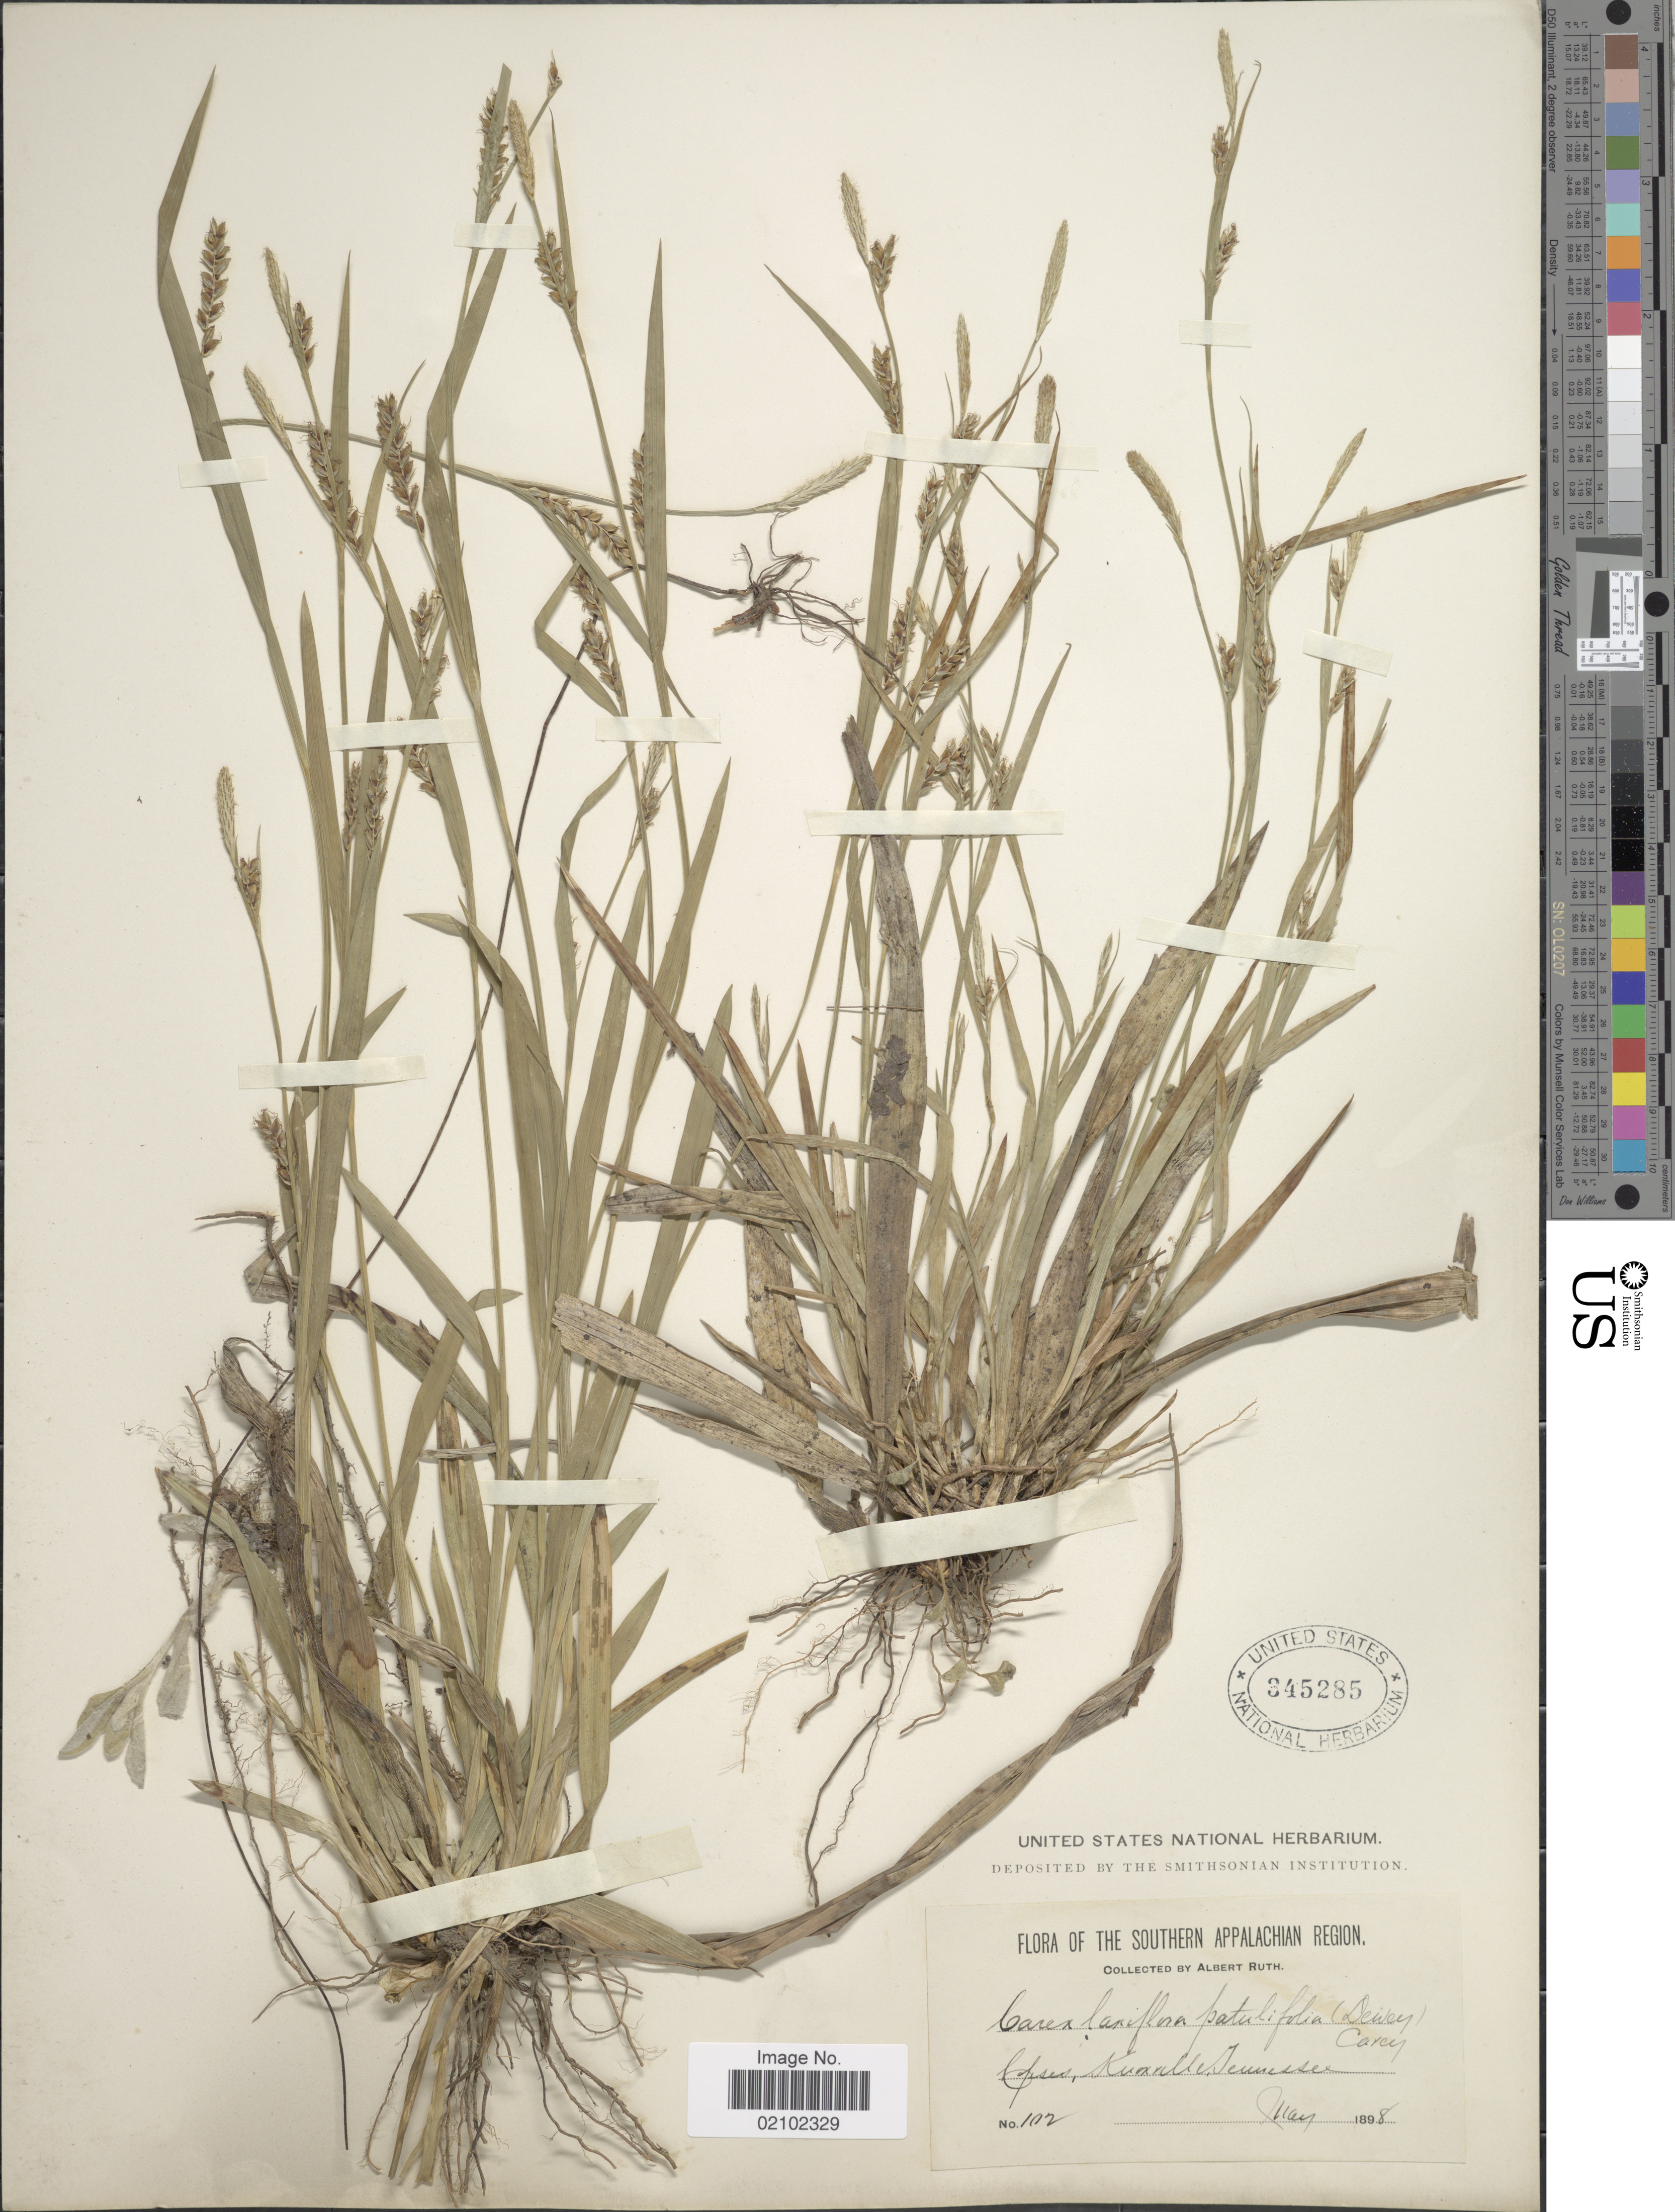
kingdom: Plantae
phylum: Tracheophyta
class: Liliopsida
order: Poales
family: Cyperaceae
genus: Carex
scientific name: Carex laxiflora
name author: Lam.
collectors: A. Ruth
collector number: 102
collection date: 1898-05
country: United States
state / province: Tennessee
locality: Southern Appalachian Region, Knoxville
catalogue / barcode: US 345285